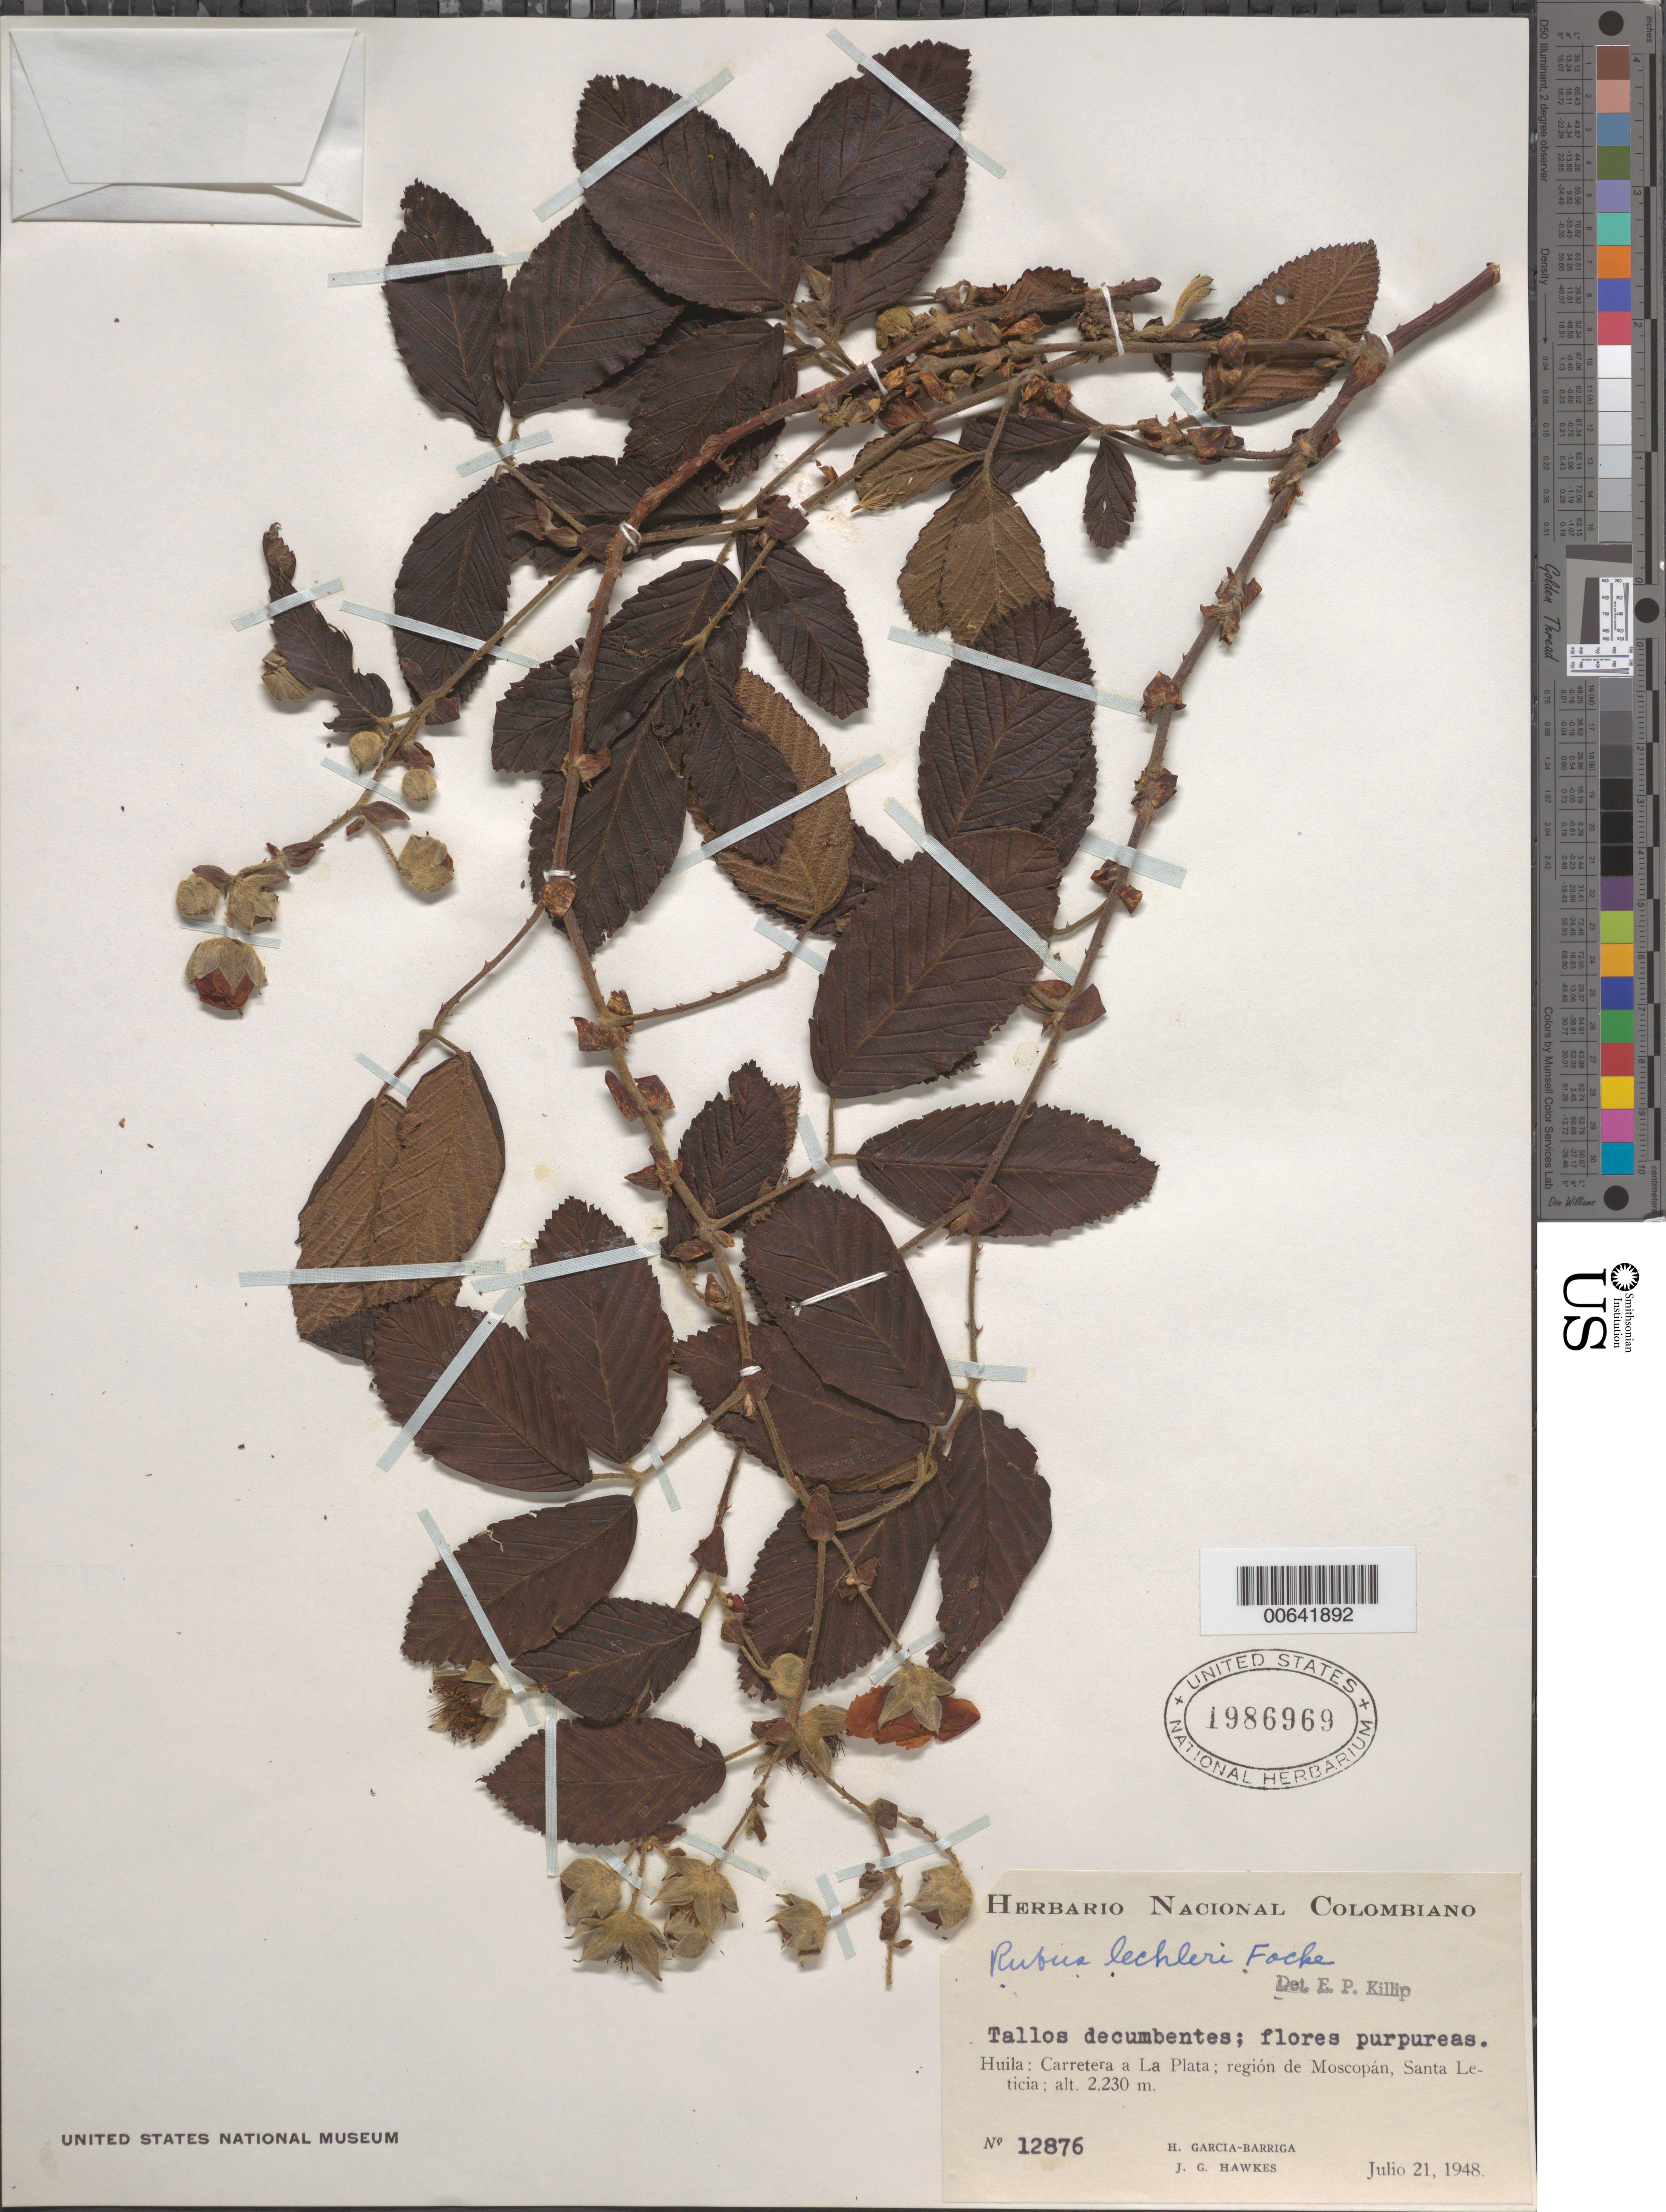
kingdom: Plantae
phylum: Tracheophyta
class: Magnoliopsida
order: Rosales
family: Rosaceae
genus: Rubus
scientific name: Rubus lechleri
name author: Focke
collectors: H. García Barriga & J. Hawkes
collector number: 12876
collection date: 1948-07-21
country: Colombia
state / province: Huila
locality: Carretera a La Plata; región de Moscopán, Santa Leticia.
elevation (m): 2230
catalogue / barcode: US 1986969